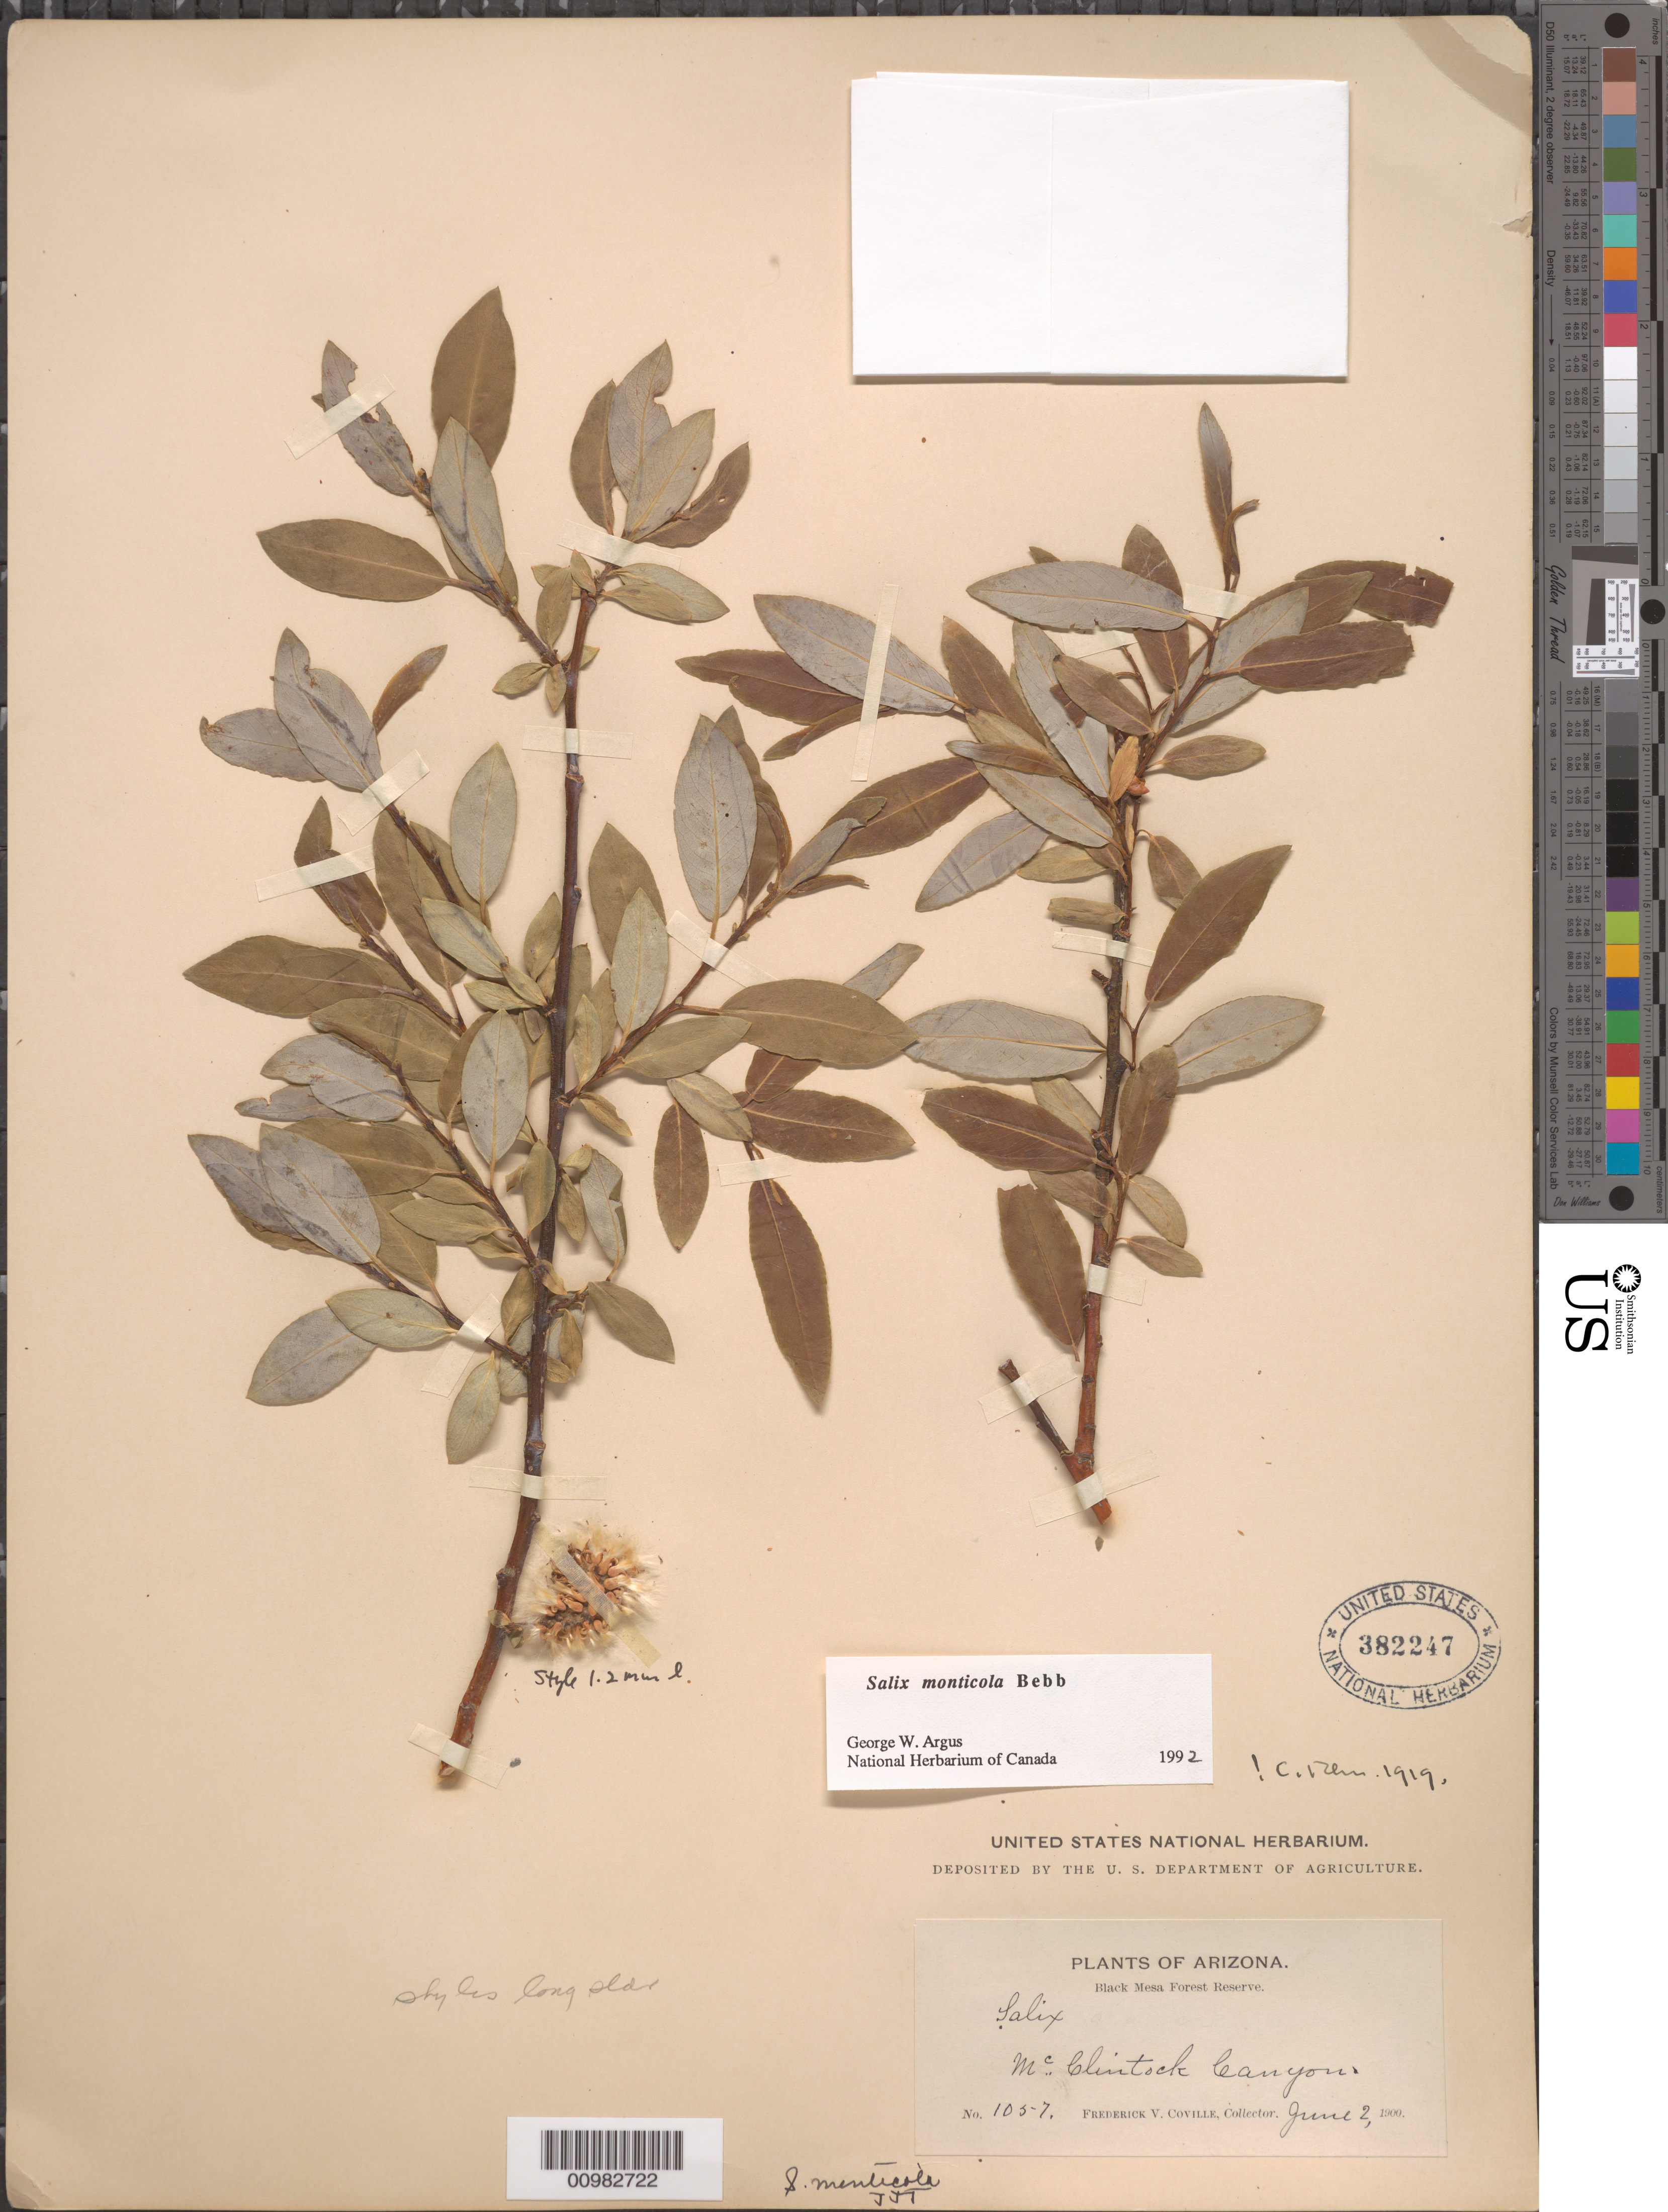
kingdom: Plantae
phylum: Tracheophyta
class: Magnoliopsida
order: Malpighiales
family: Salicaceae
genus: Salix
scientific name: Salix monticola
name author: Bebb.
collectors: F. V. Coville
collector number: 103-7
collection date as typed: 02 Jun 1900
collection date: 1900-06-02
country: United States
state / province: Arizona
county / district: Yavapai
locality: McClintock Canyon.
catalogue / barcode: US 382247